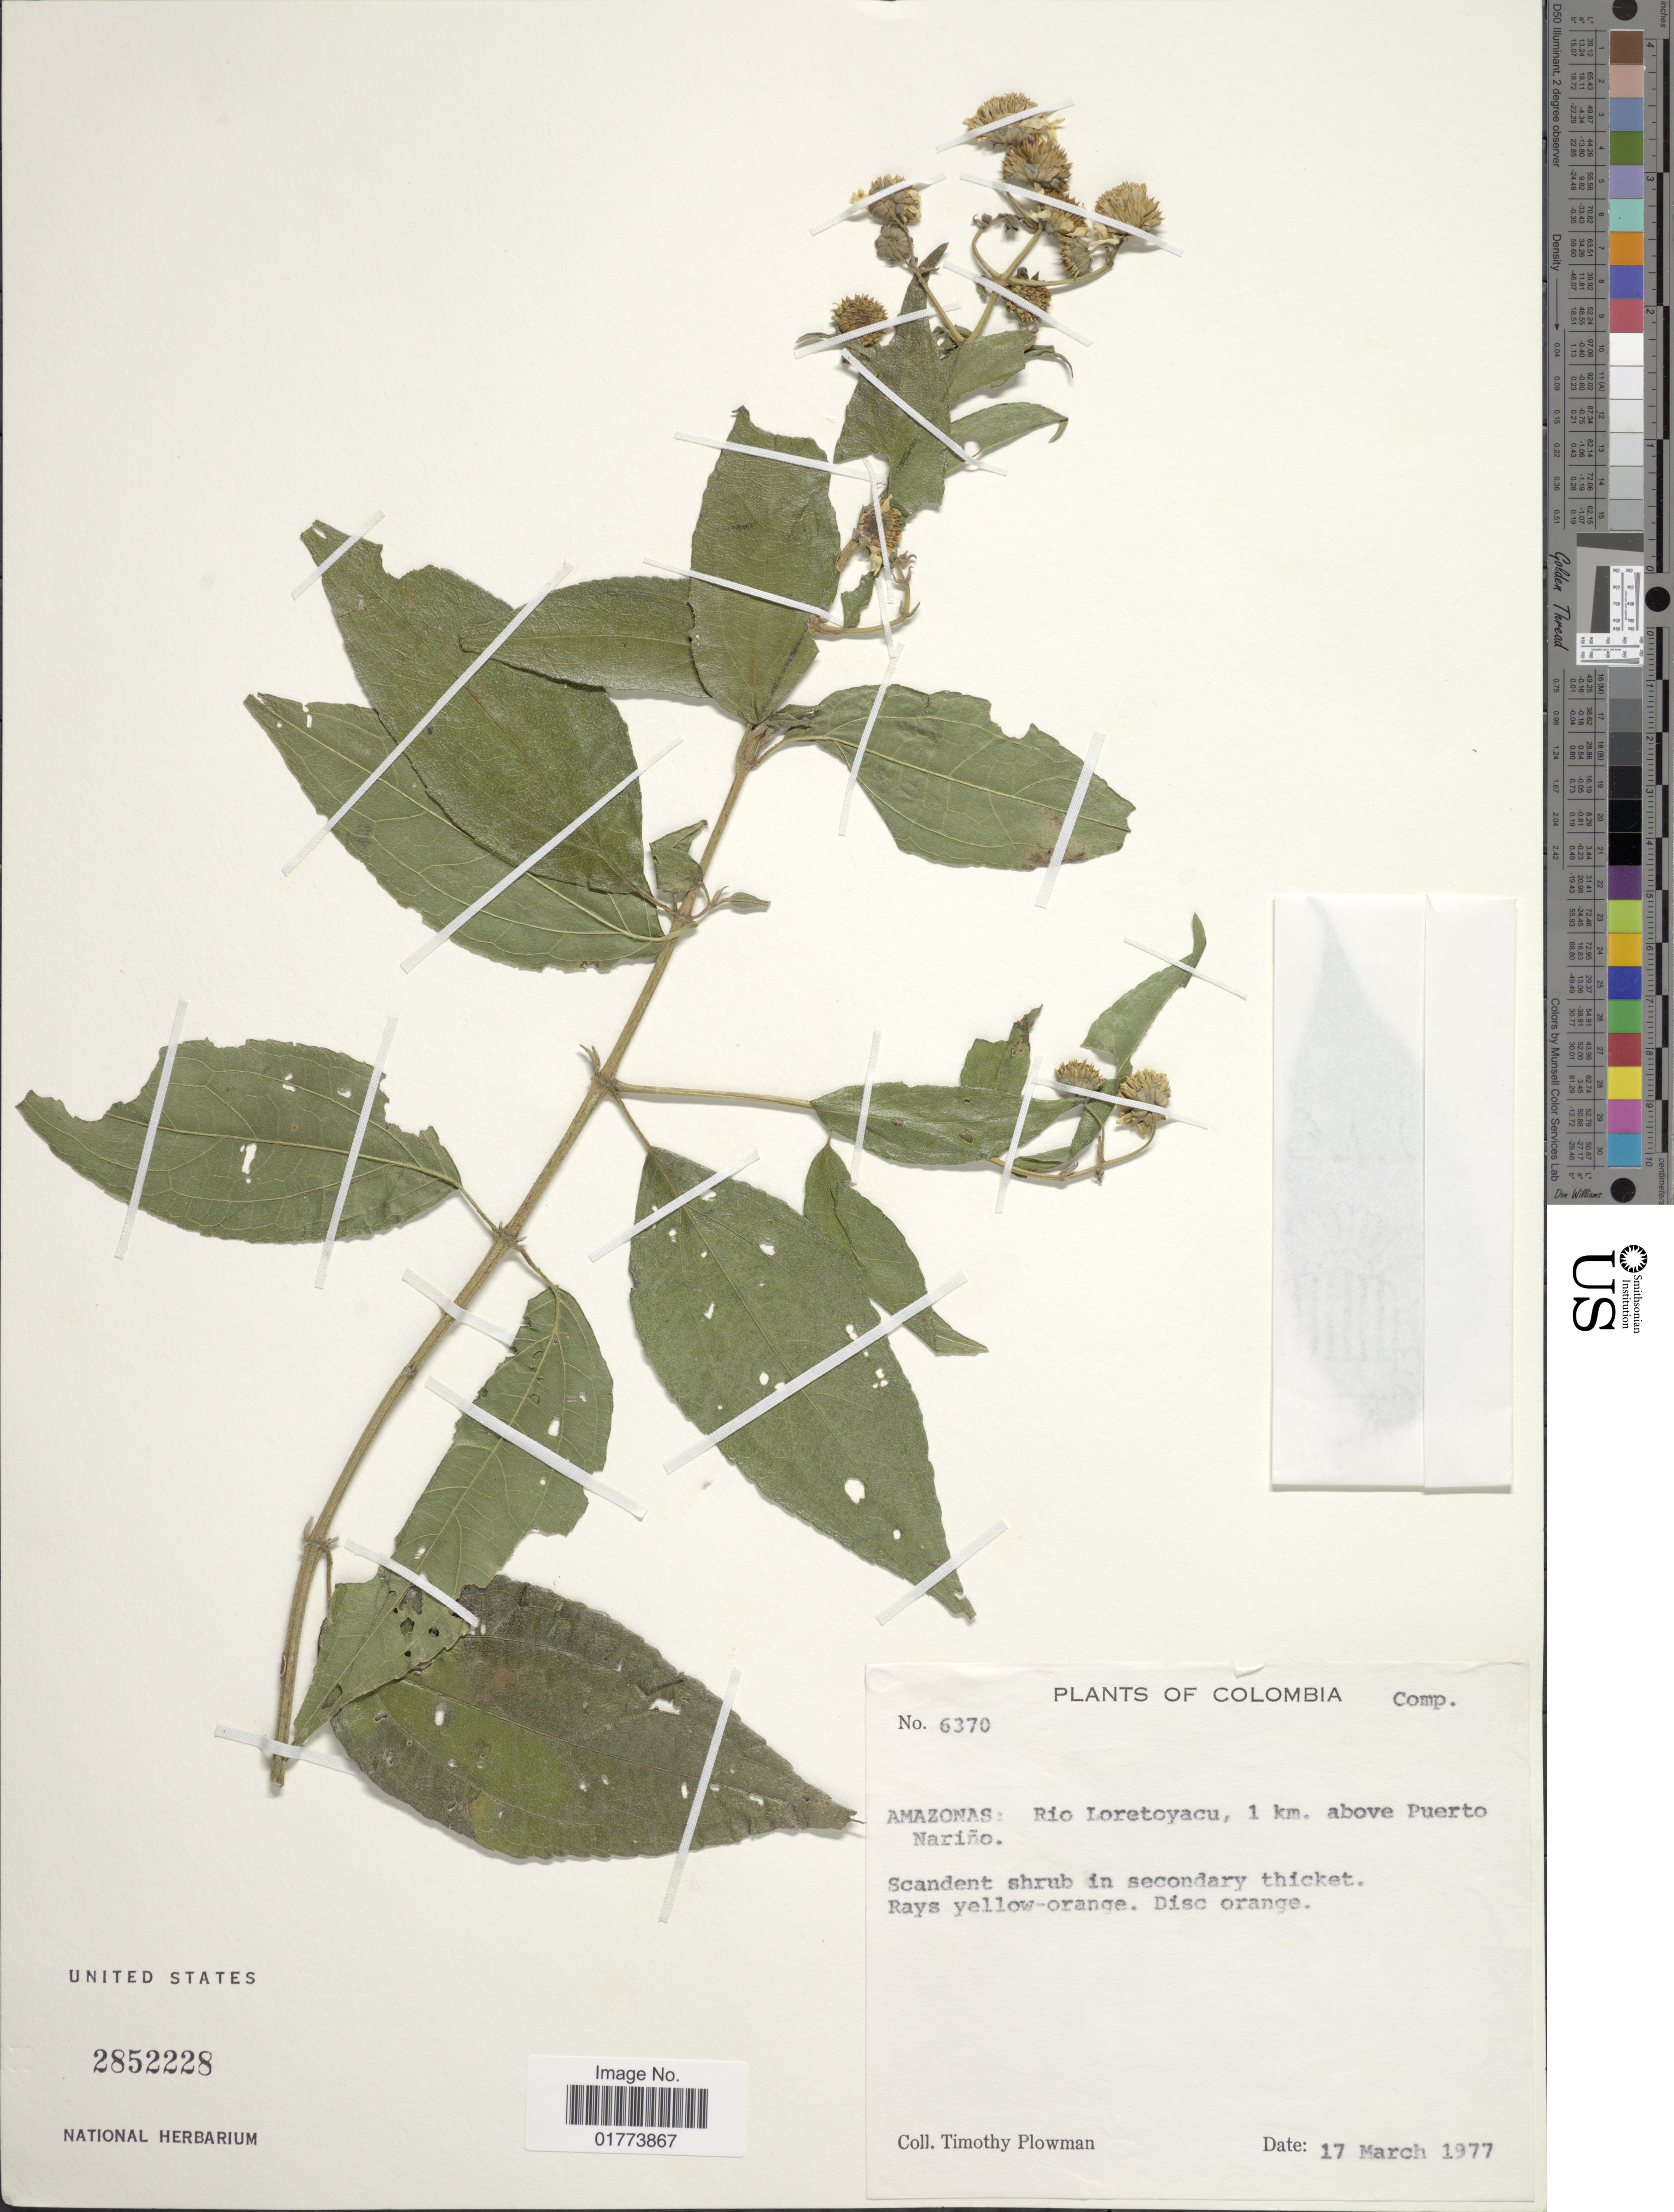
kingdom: Plantae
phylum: Tracheophyta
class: Magnoliopsida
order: Asterales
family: Asteraceae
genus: Wulffia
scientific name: Wulffia baccata var. baccata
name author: (L.) Kuntze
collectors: T. Plowman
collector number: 6370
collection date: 1977-03-17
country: Colombia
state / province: Amazônas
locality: Rio Loretoyacu, 1 km. above Puerto Narino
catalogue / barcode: US 2852228